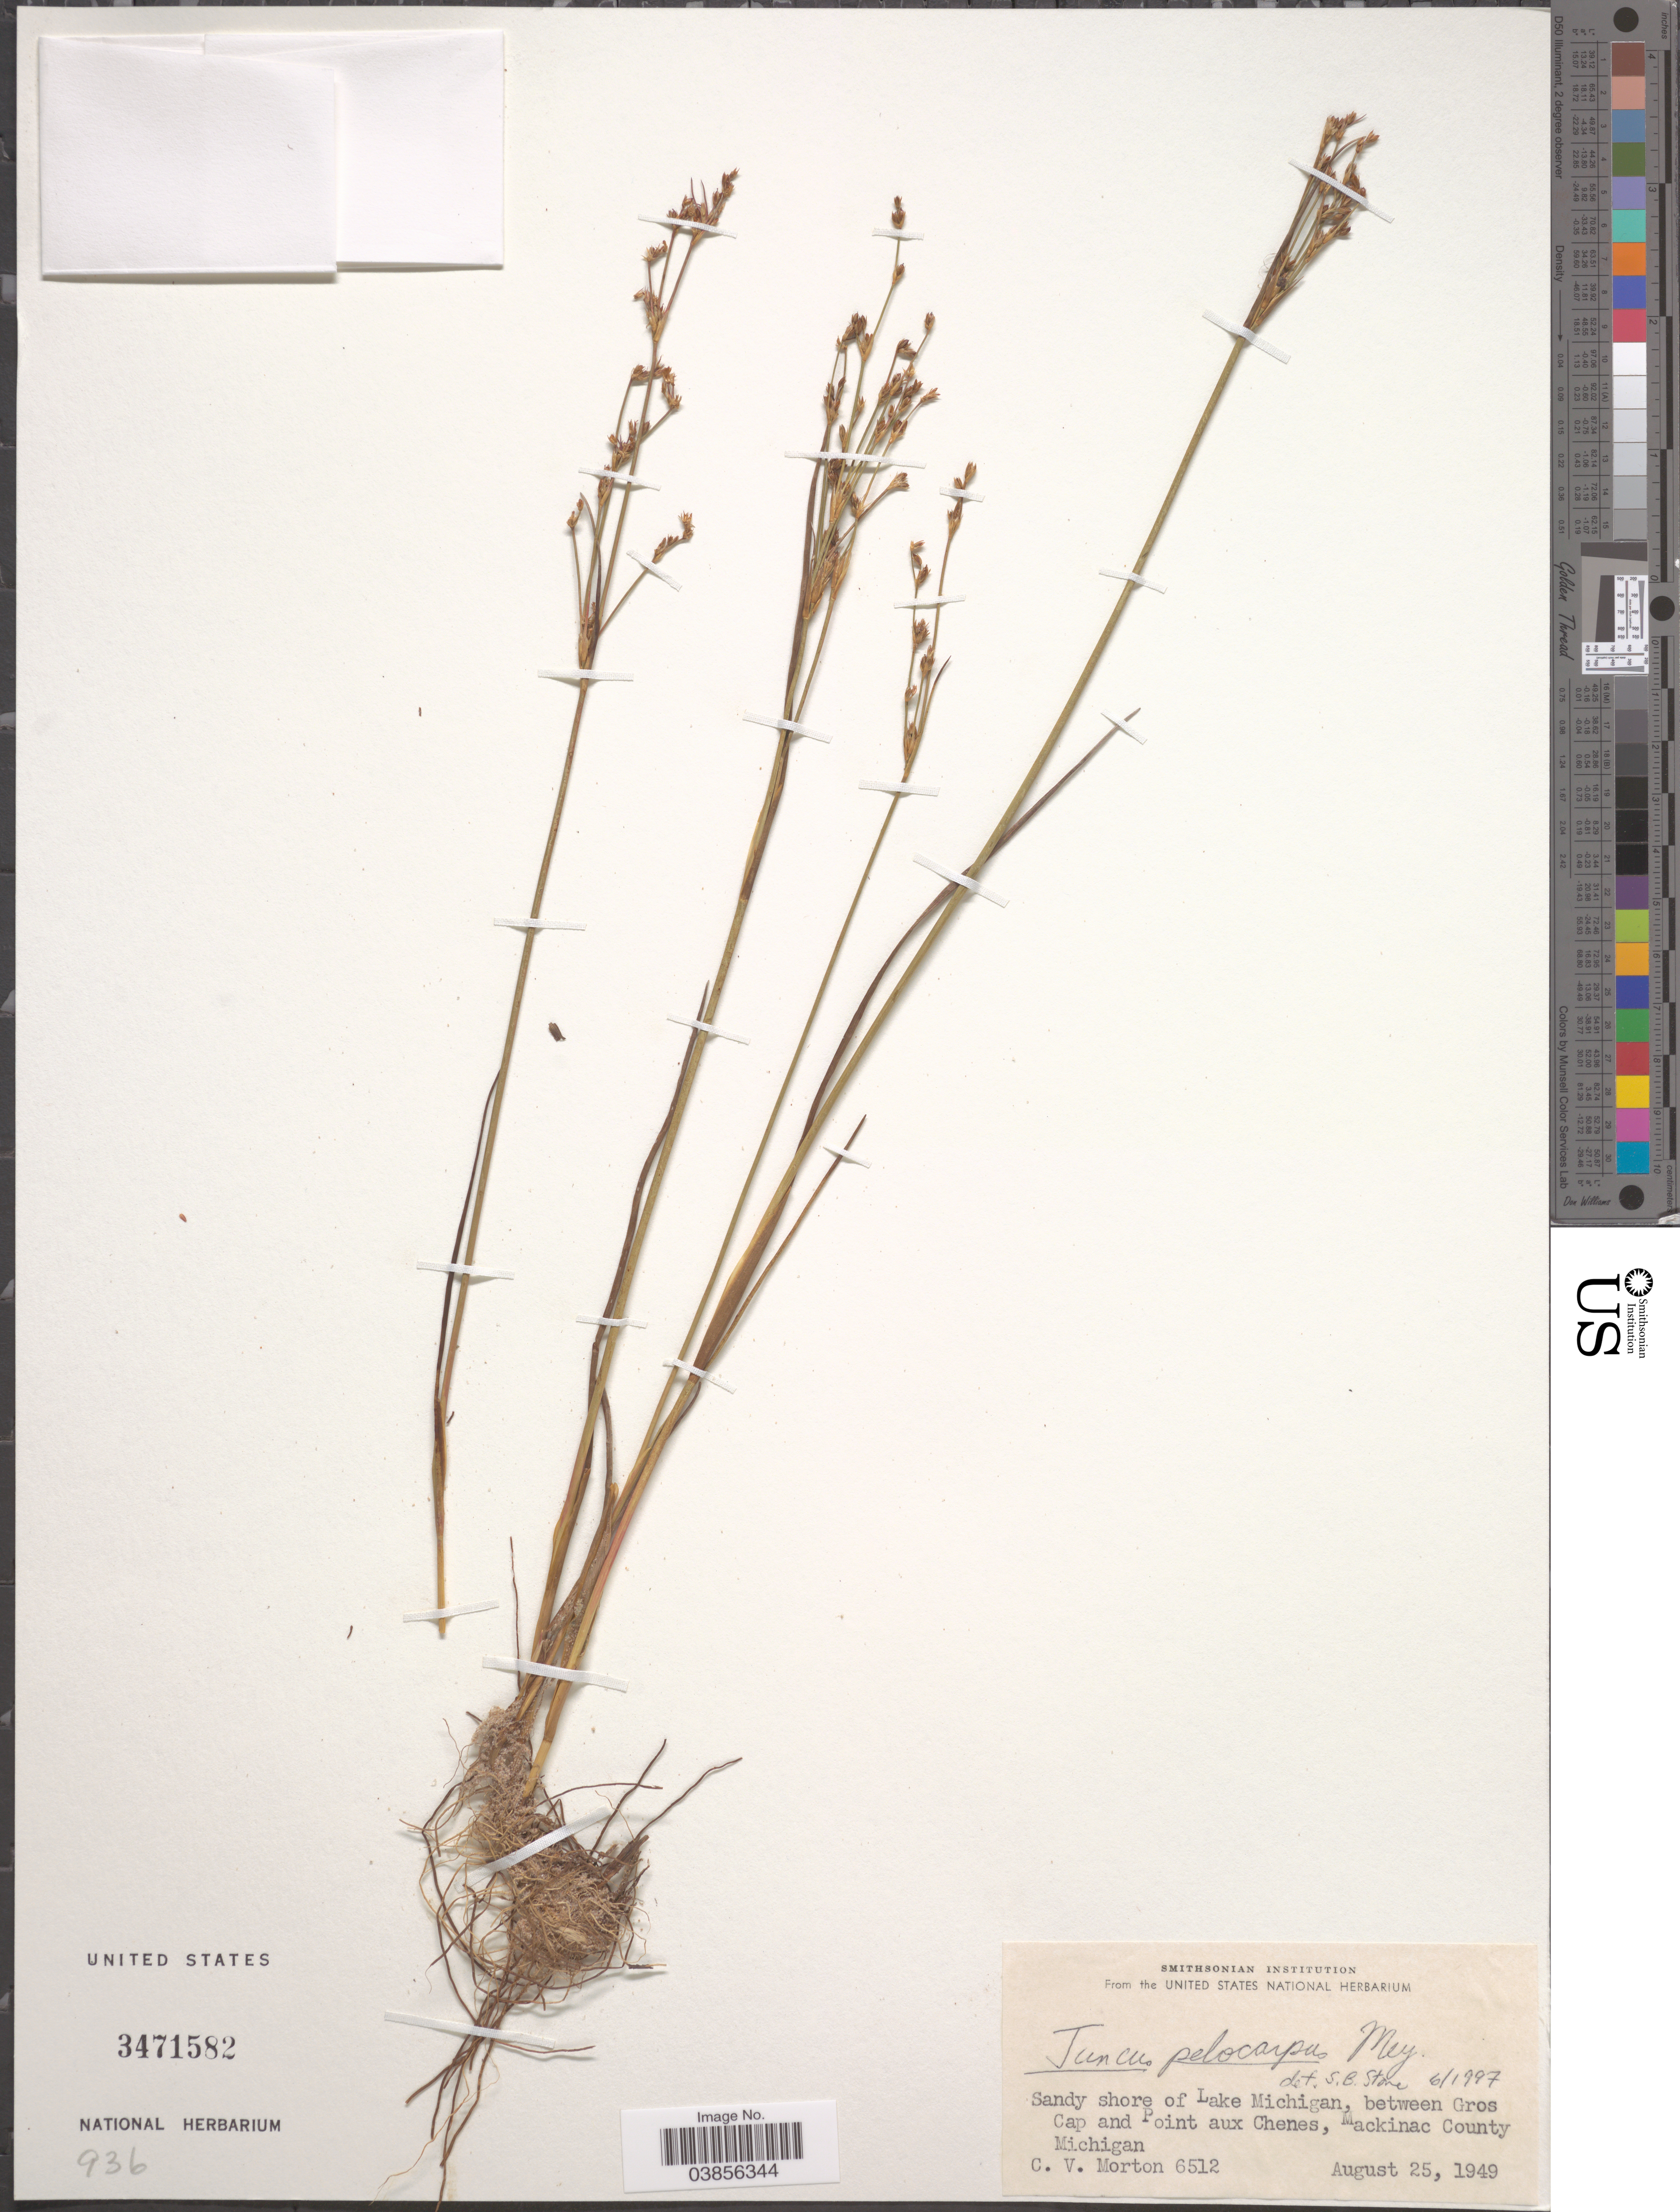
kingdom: Plantae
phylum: Tracheophyta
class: Liliopsida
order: Poales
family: Juncaceae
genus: Juncus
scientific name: Juncus pelocarpus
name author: E. Mey.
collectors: C. V. Morton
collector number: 6512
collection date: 1949-08-25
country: United States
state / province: Michigan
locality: Lake Michigan, between Gros Cap and Point aux Chenes, Mackinac County.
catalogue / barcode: US 3471582